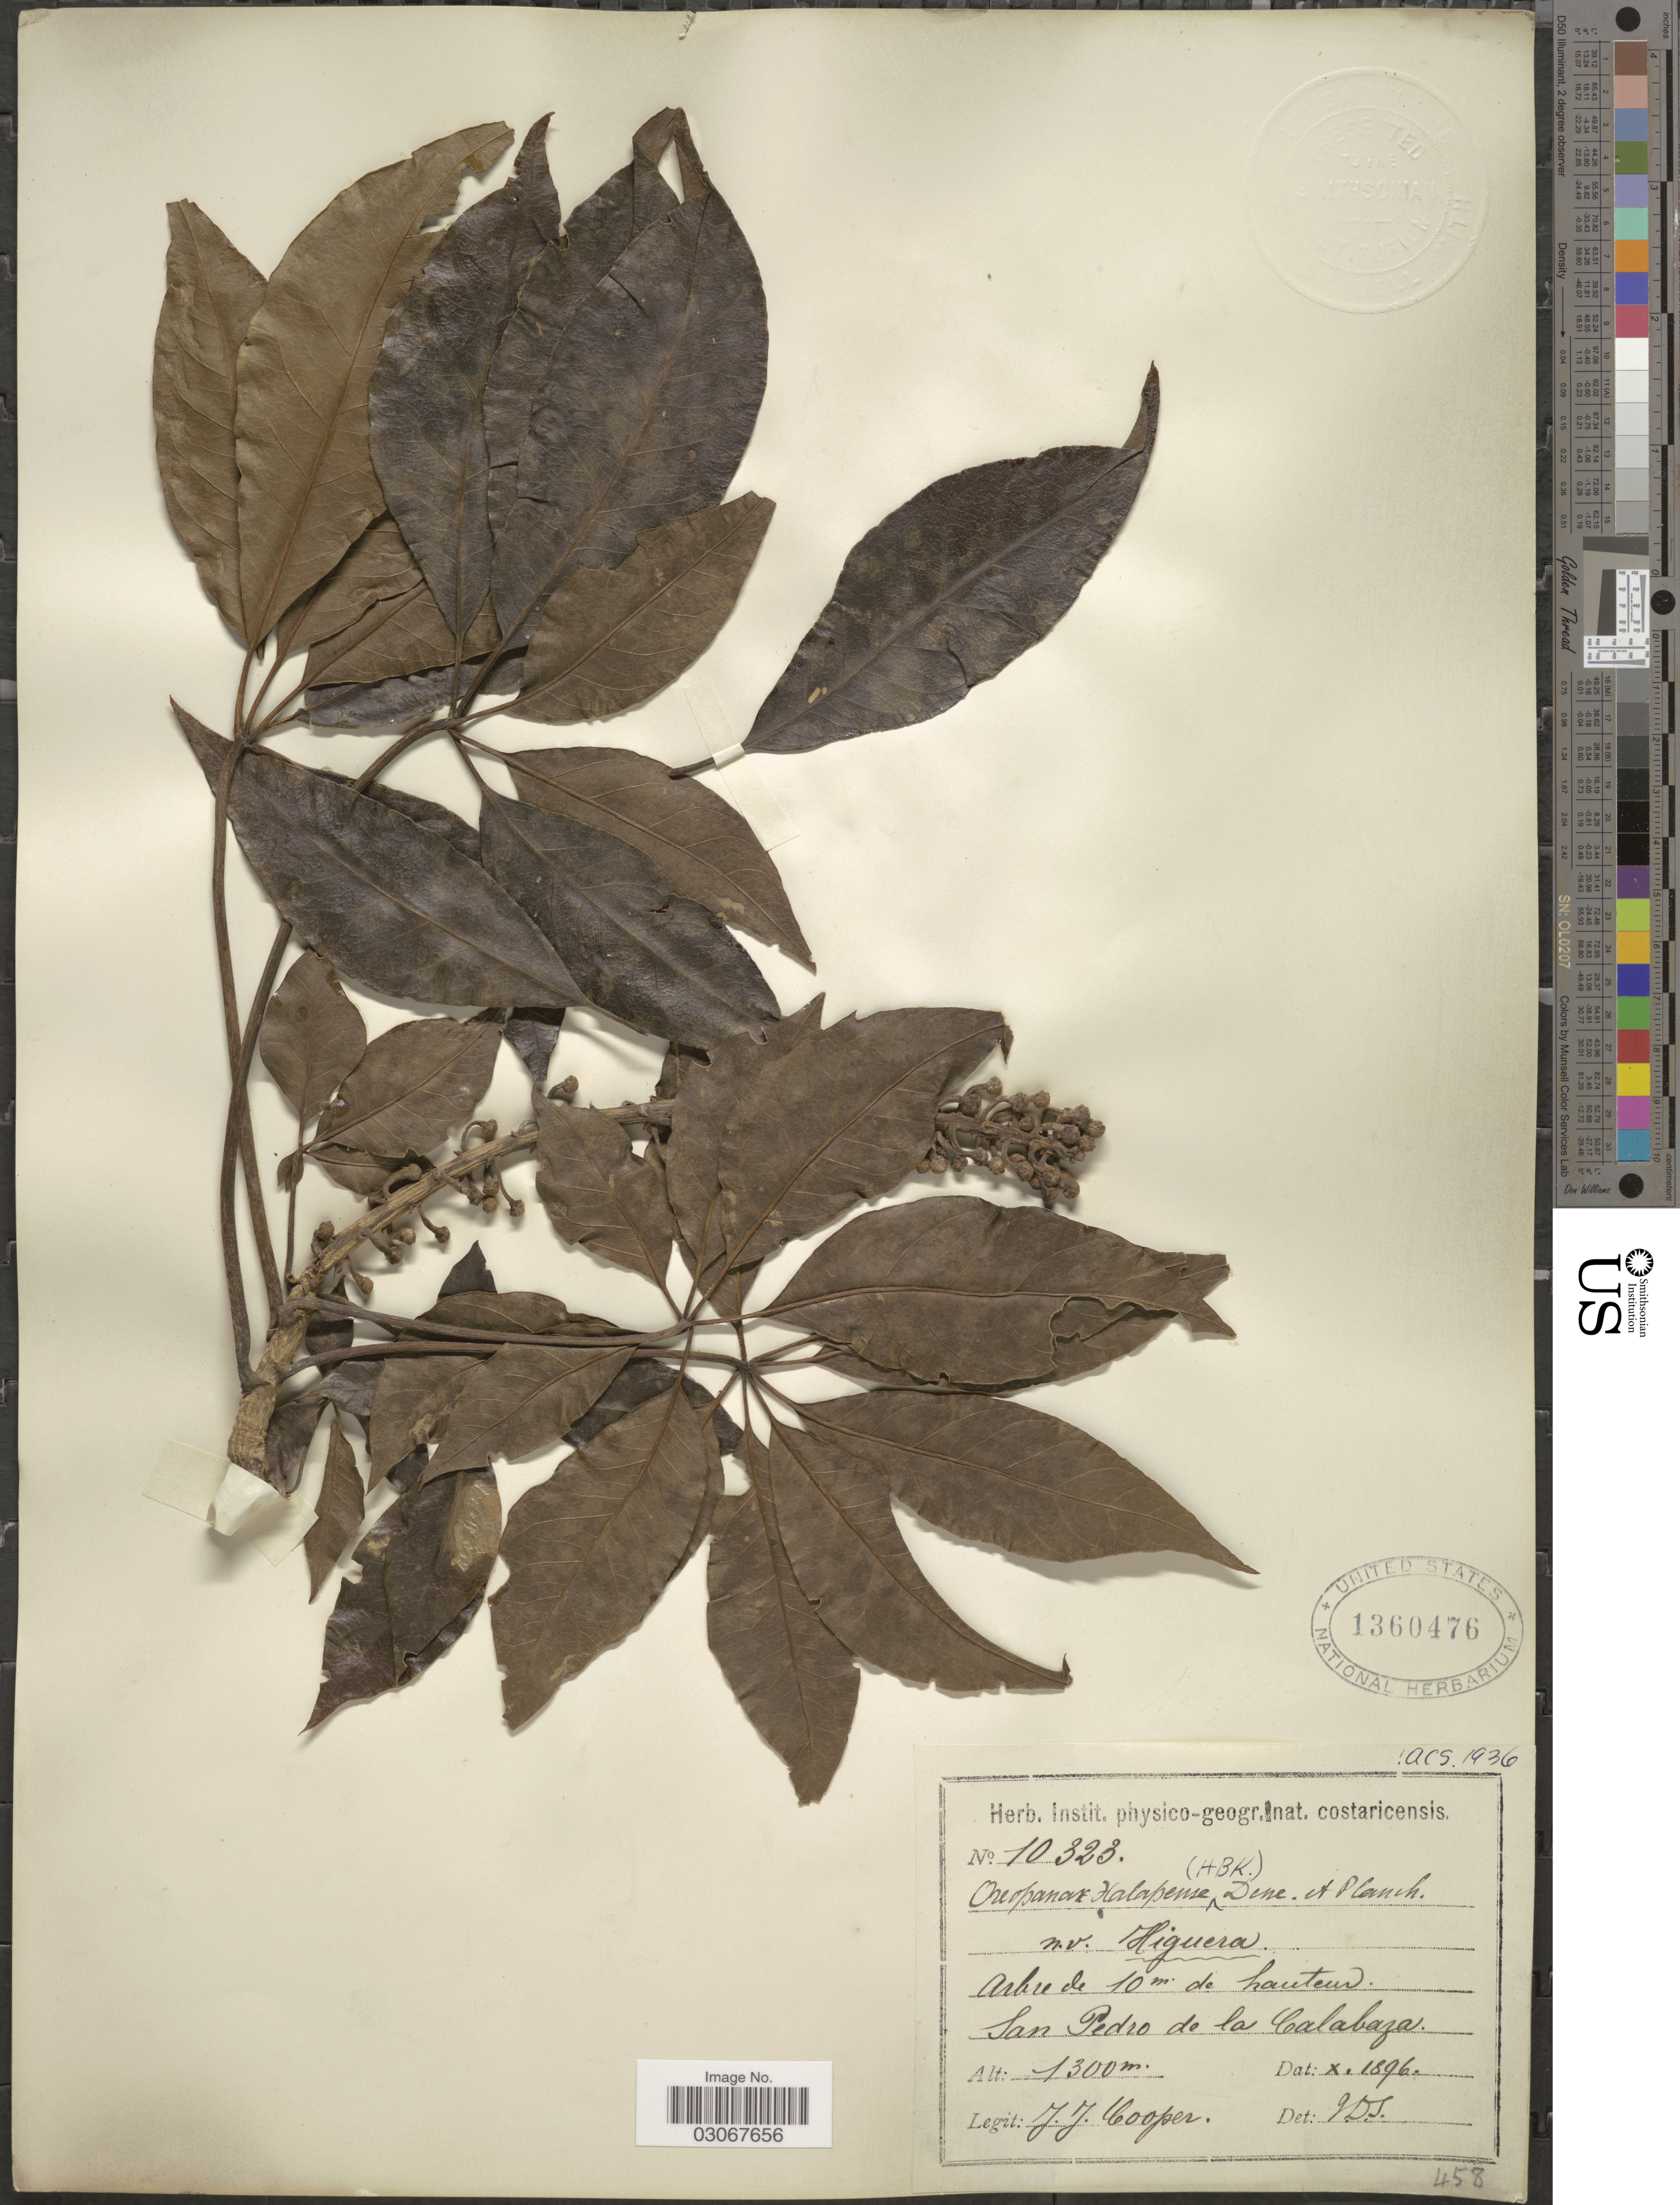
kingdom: Plantae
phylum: Tracheophyta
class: Magnoliopsida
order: Apiales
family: Araliaceae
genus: Oreopanax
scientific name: Oreopanax xalapensis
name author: (Kunth) Decne. & Planch.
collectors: J. J. Cooper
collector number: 10323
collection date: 1896-10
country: Costa Rica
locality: San Pedro de la Calabaza.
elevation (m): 1300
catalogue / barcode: US 1360476